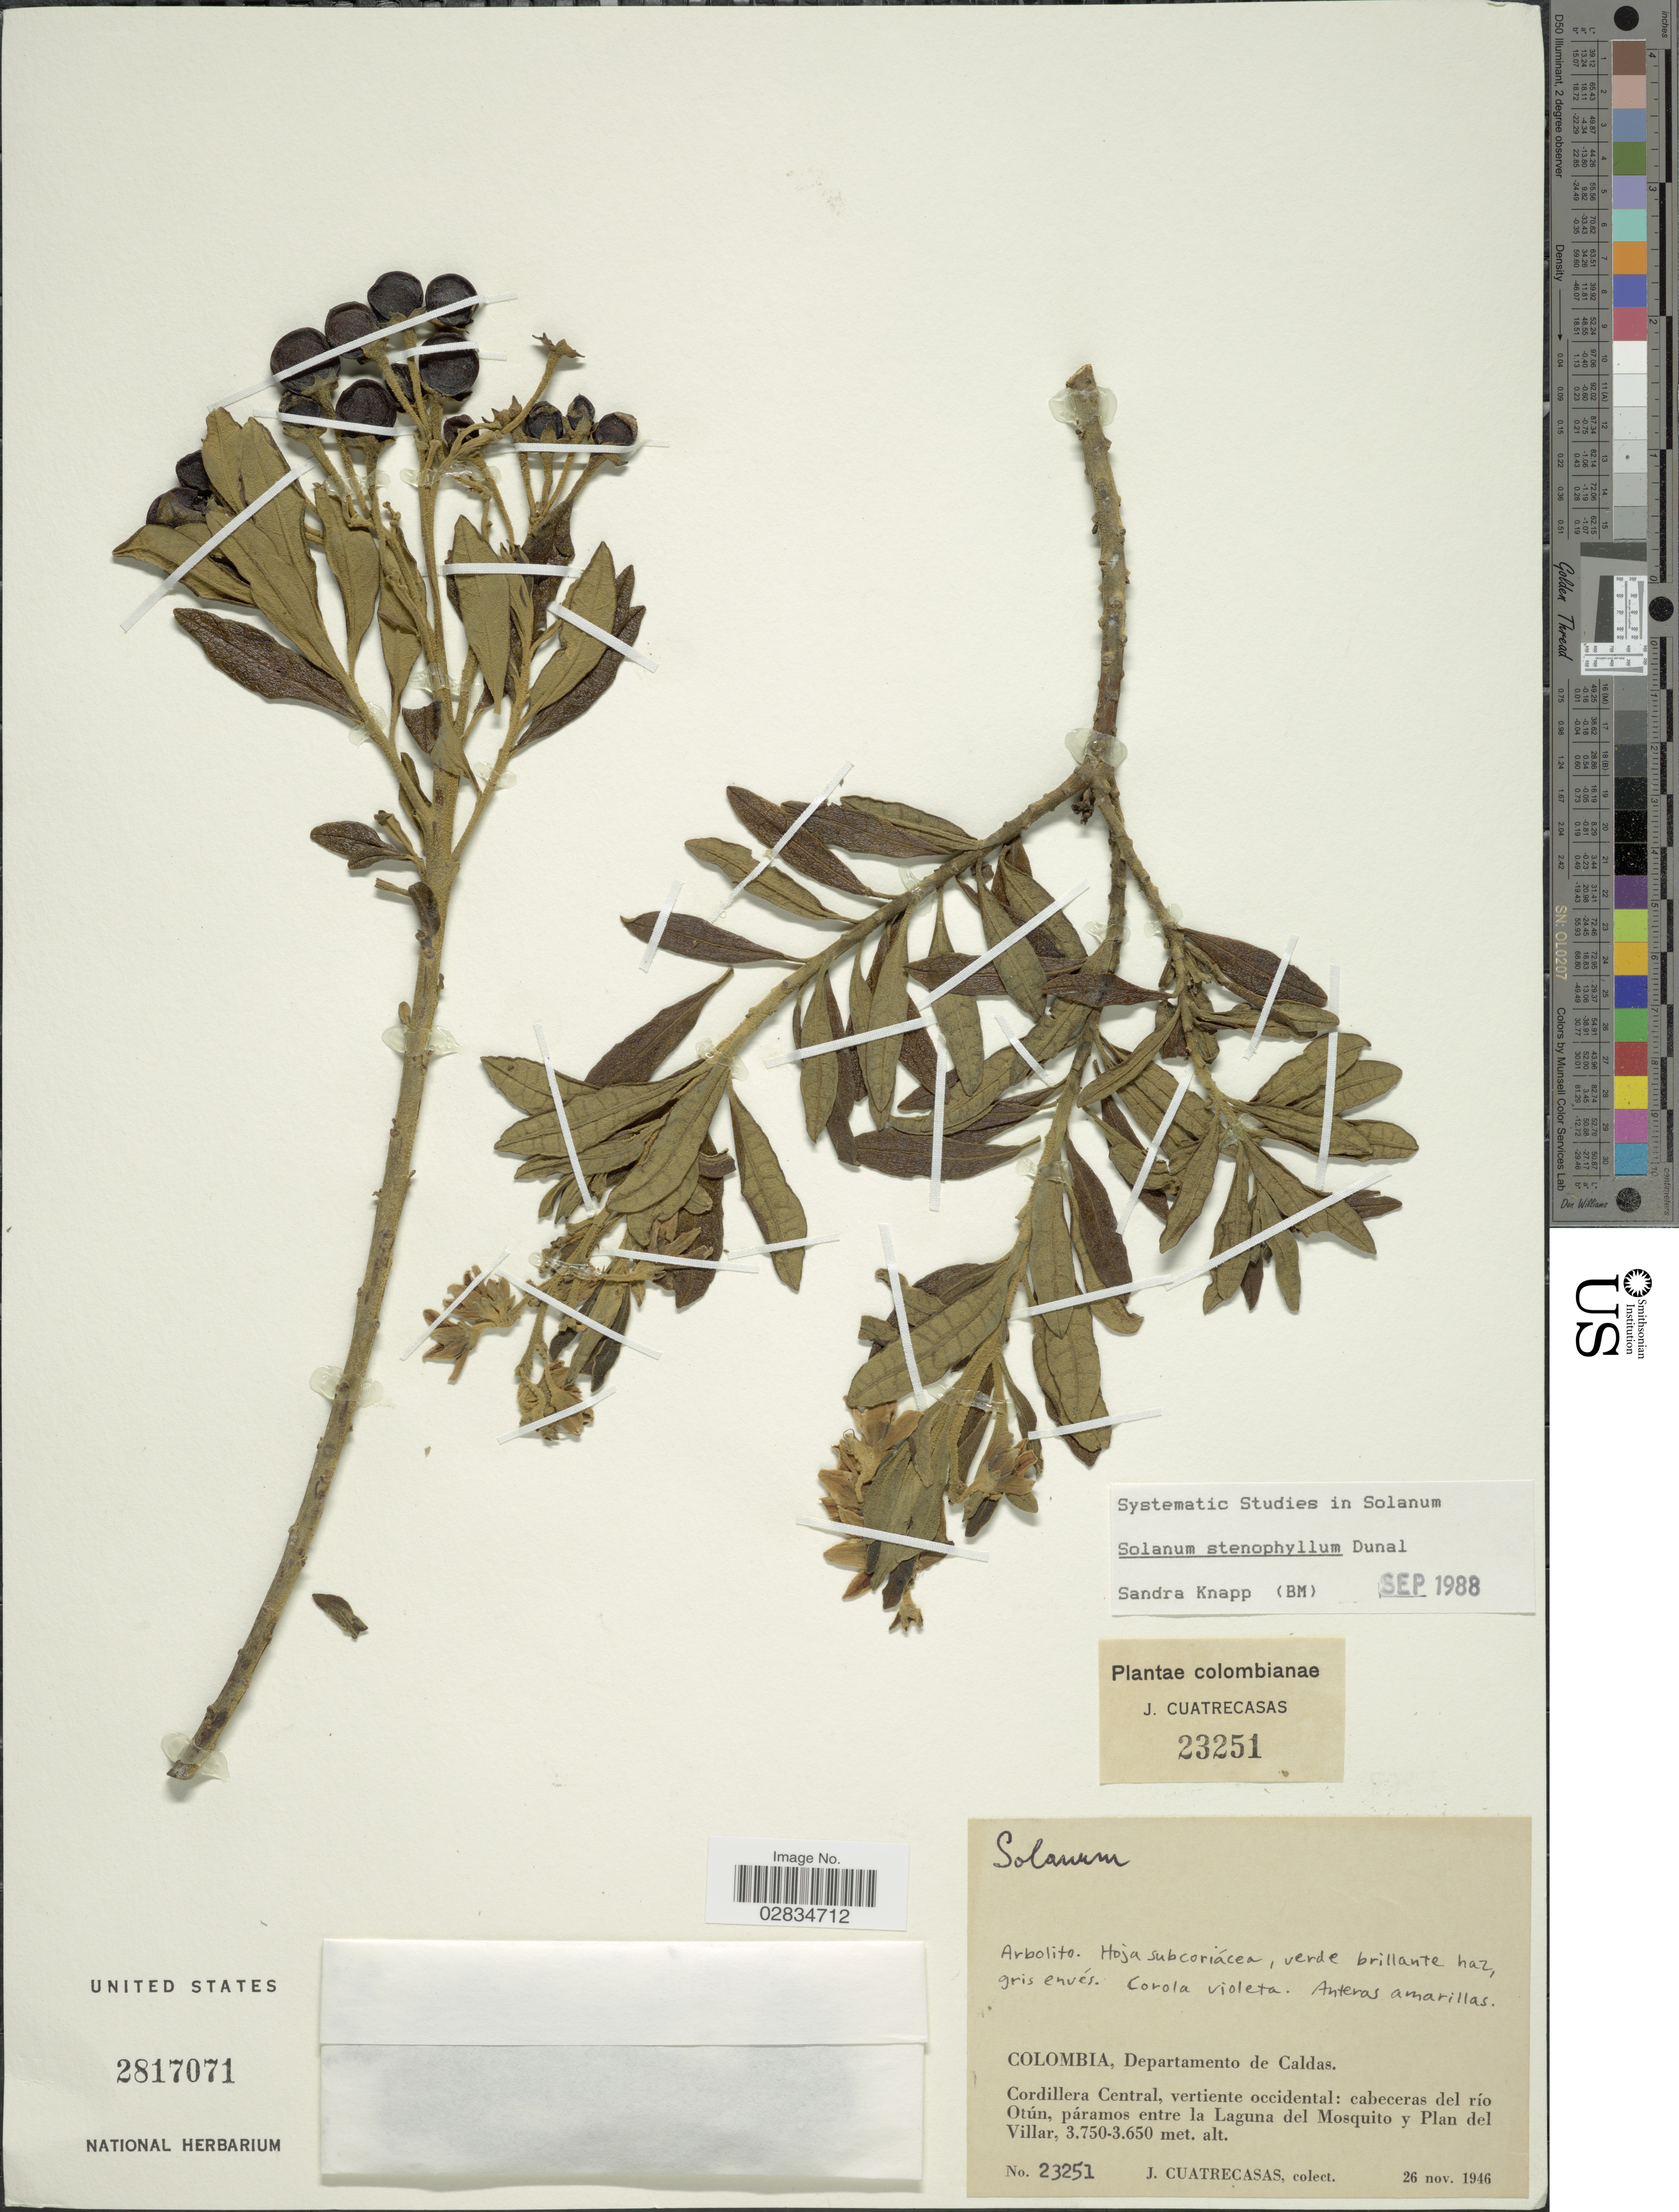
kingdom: Plantae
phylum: Tracheophyta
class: Magnoliopsida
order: Solanales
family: Solanaceae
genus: Solanum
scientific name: Solanum stenophyllum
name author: Dunal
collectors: J. Cuatrecasas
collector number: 23251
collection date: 1946-11-26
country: Colombia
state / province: Caldas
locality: Departamento de Caldas, Cordillera Central, vertiente occidental: cabeceras del río Otún, páramos entre la Laguna del Mosquito y Plan del Villar.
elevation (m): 3650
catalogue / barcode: US 2817071